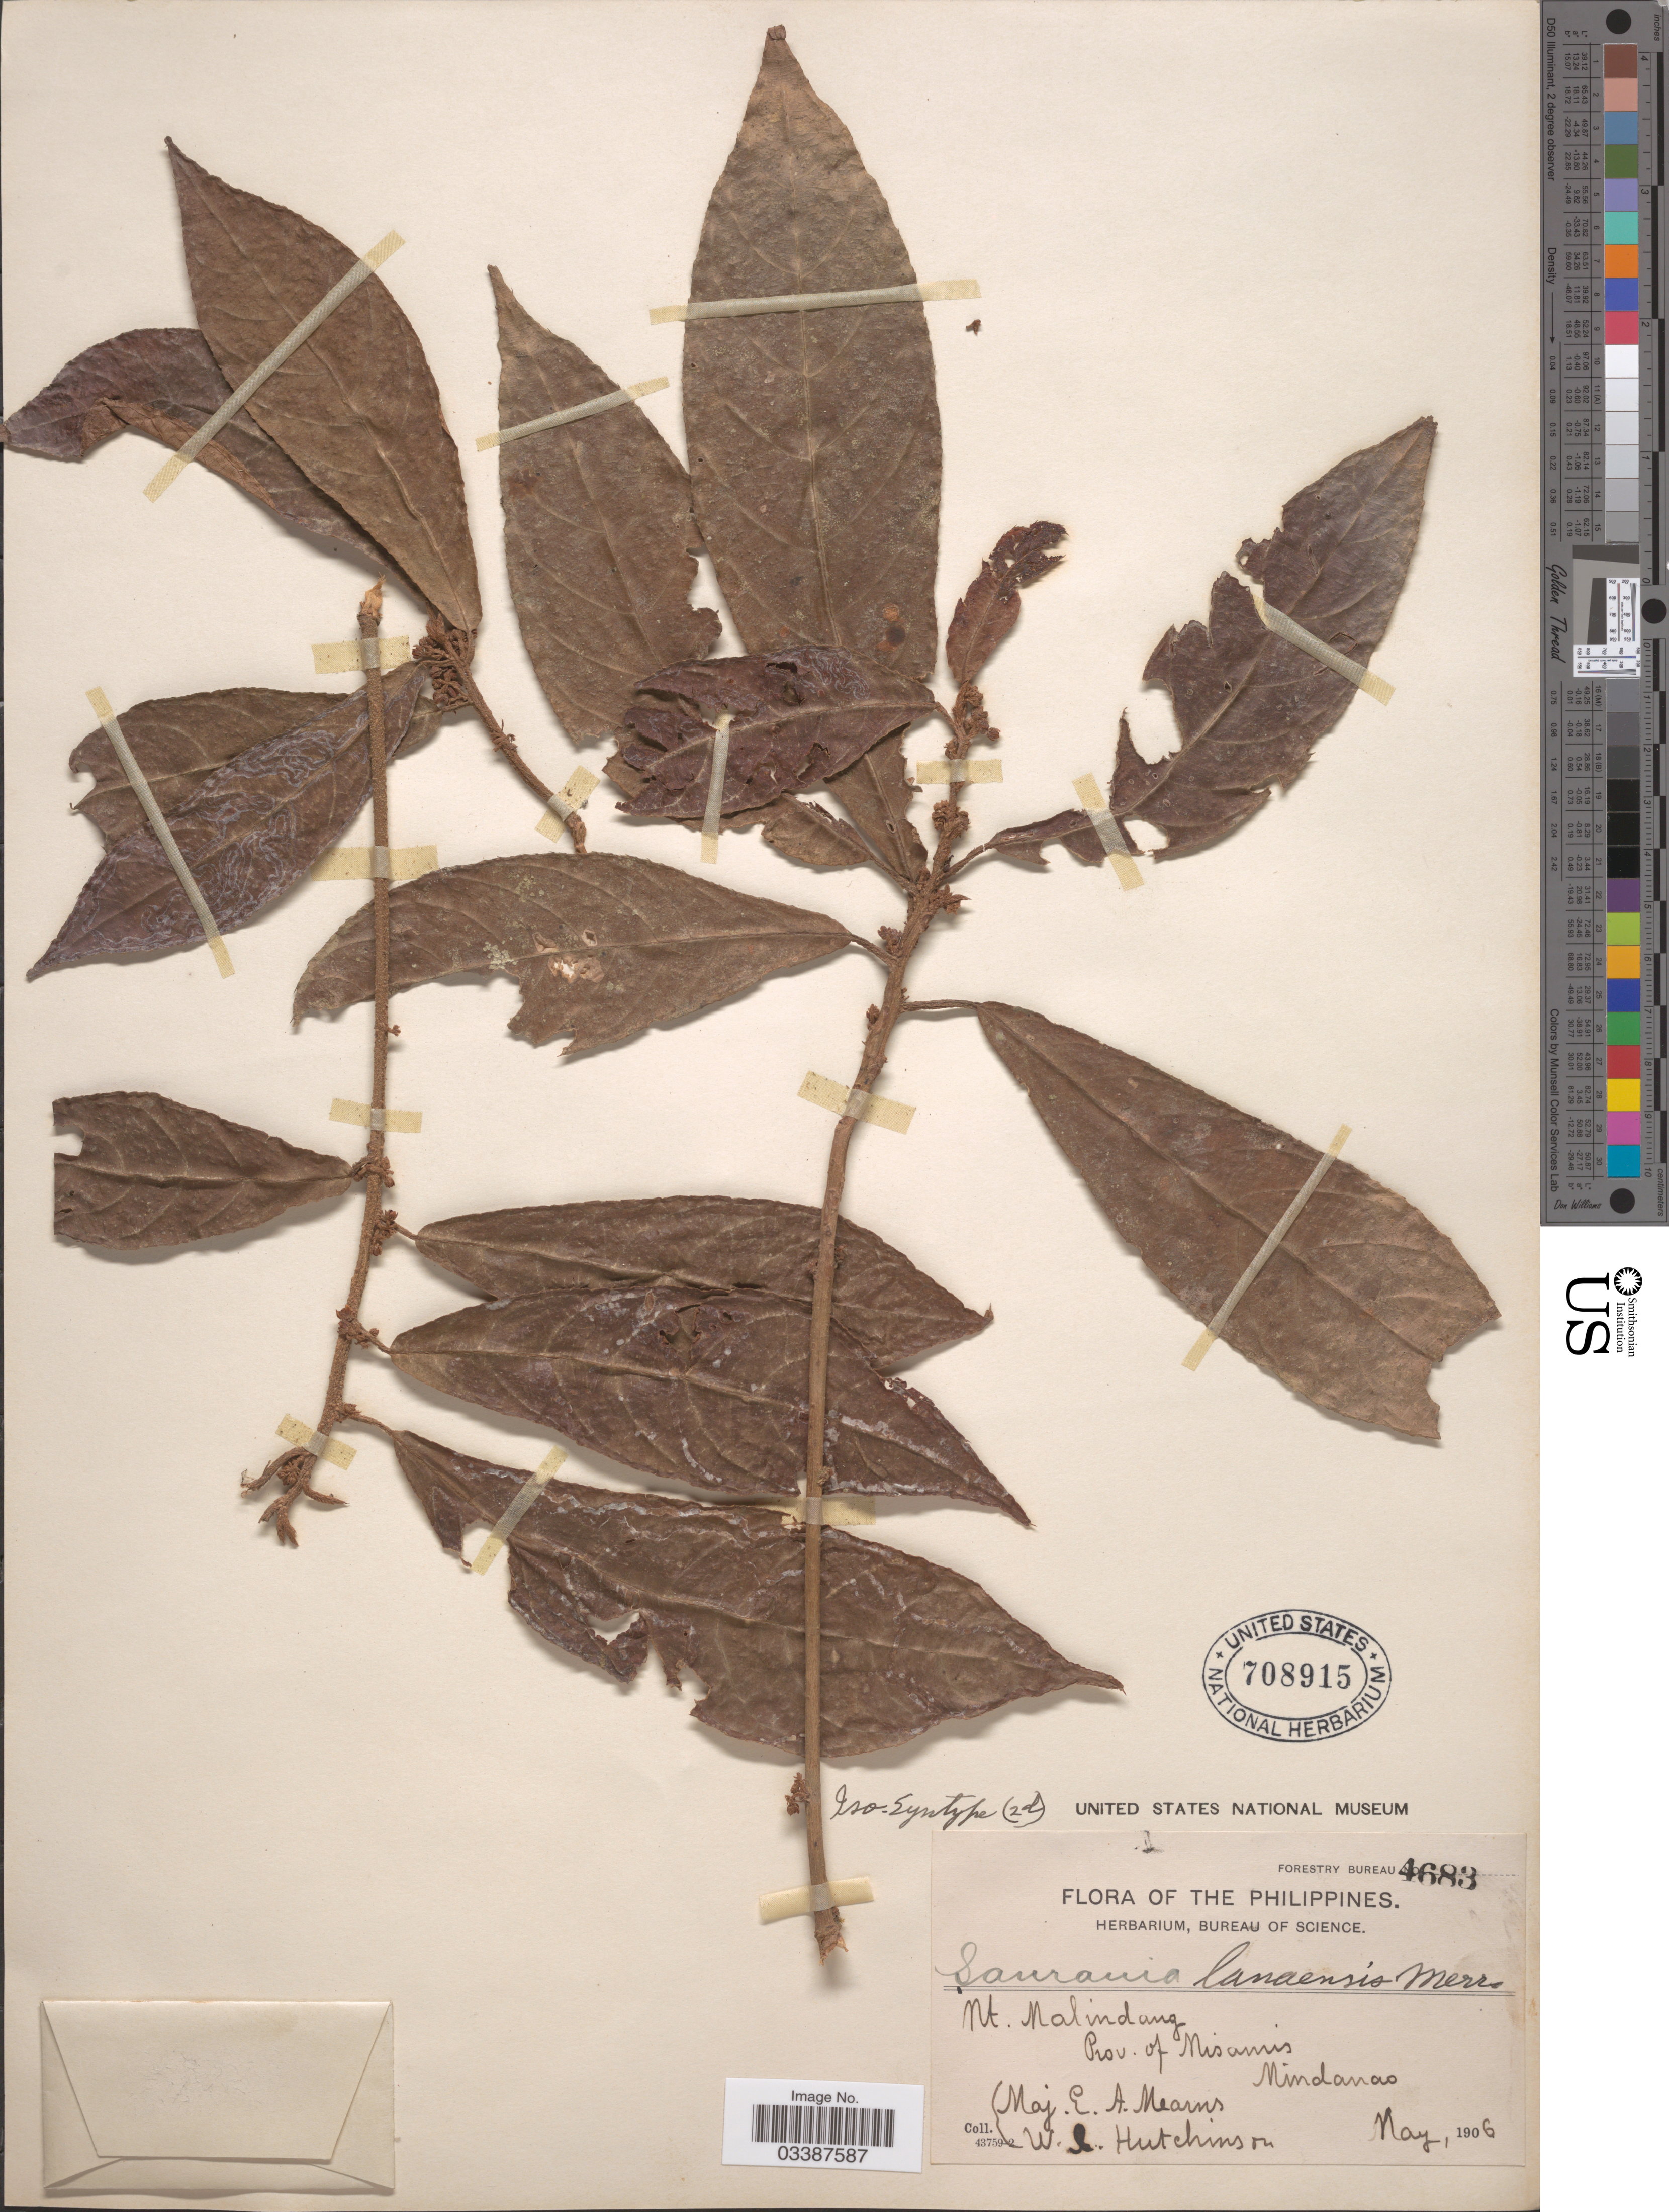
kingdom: Plantae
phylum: Tracheophyta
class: Magnoliopsida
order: Ericales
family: Actinidiaceae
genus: Saurauia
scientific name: Saurauia lanaensis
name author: Merr.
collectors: E. A. Mearns & W. I. Hutchinson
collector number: Forestry Bureau 4683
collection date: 1906-05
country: Philippines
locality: Mt. Malindang, Prov. of Misamis, Mindanao.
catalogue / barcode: US 708915